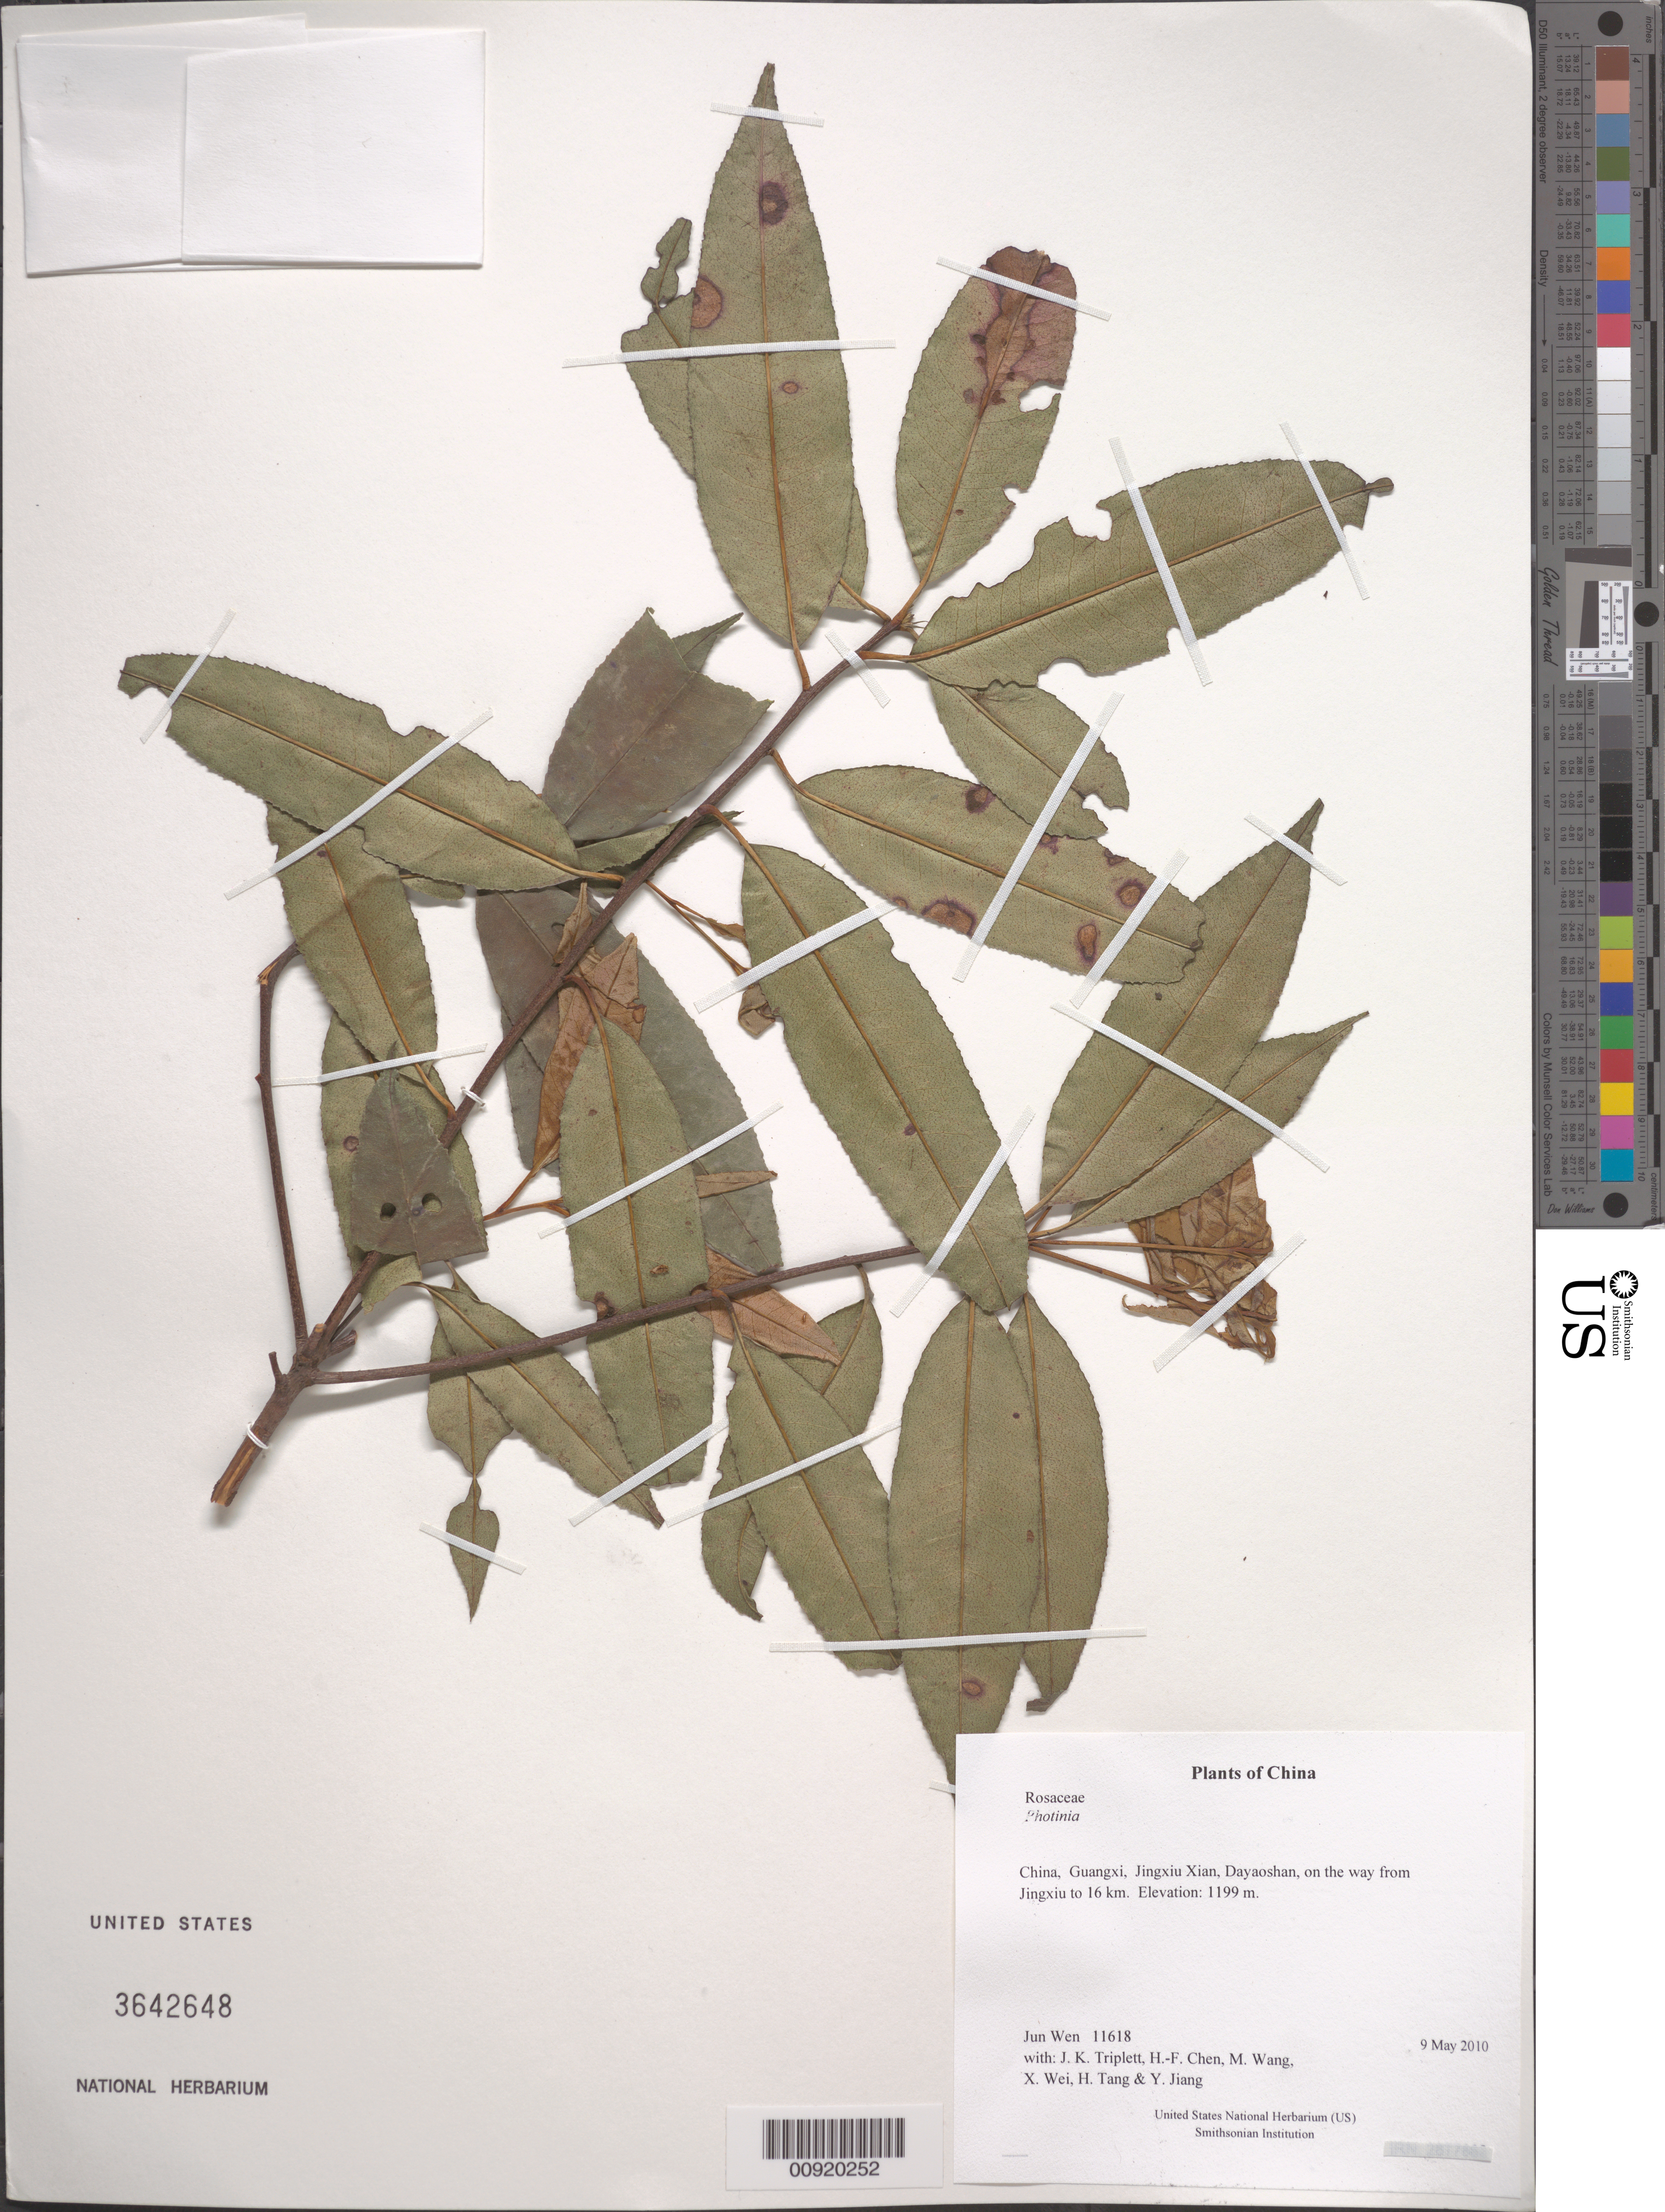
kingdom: Plantae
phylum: Tracheophyta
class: Magnoliopsida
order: Rosales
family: Rosaceae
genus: Photinia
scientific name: Photinia sp.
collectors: J. Wen, J. K. Triplett, H.-F. Chen, M. Wang, X. Wei, H. Tang & Y. Jiang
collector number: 11618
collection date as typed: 9 May 2010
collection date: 2010-05-09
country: China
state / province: Guangxi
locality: Jingxiu Xian, Dayaoshan, on the way from Jingxiu to 16 km.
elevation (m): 1199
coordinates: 24 09.274 N, 110 12.670 E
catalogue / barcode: US 3642648